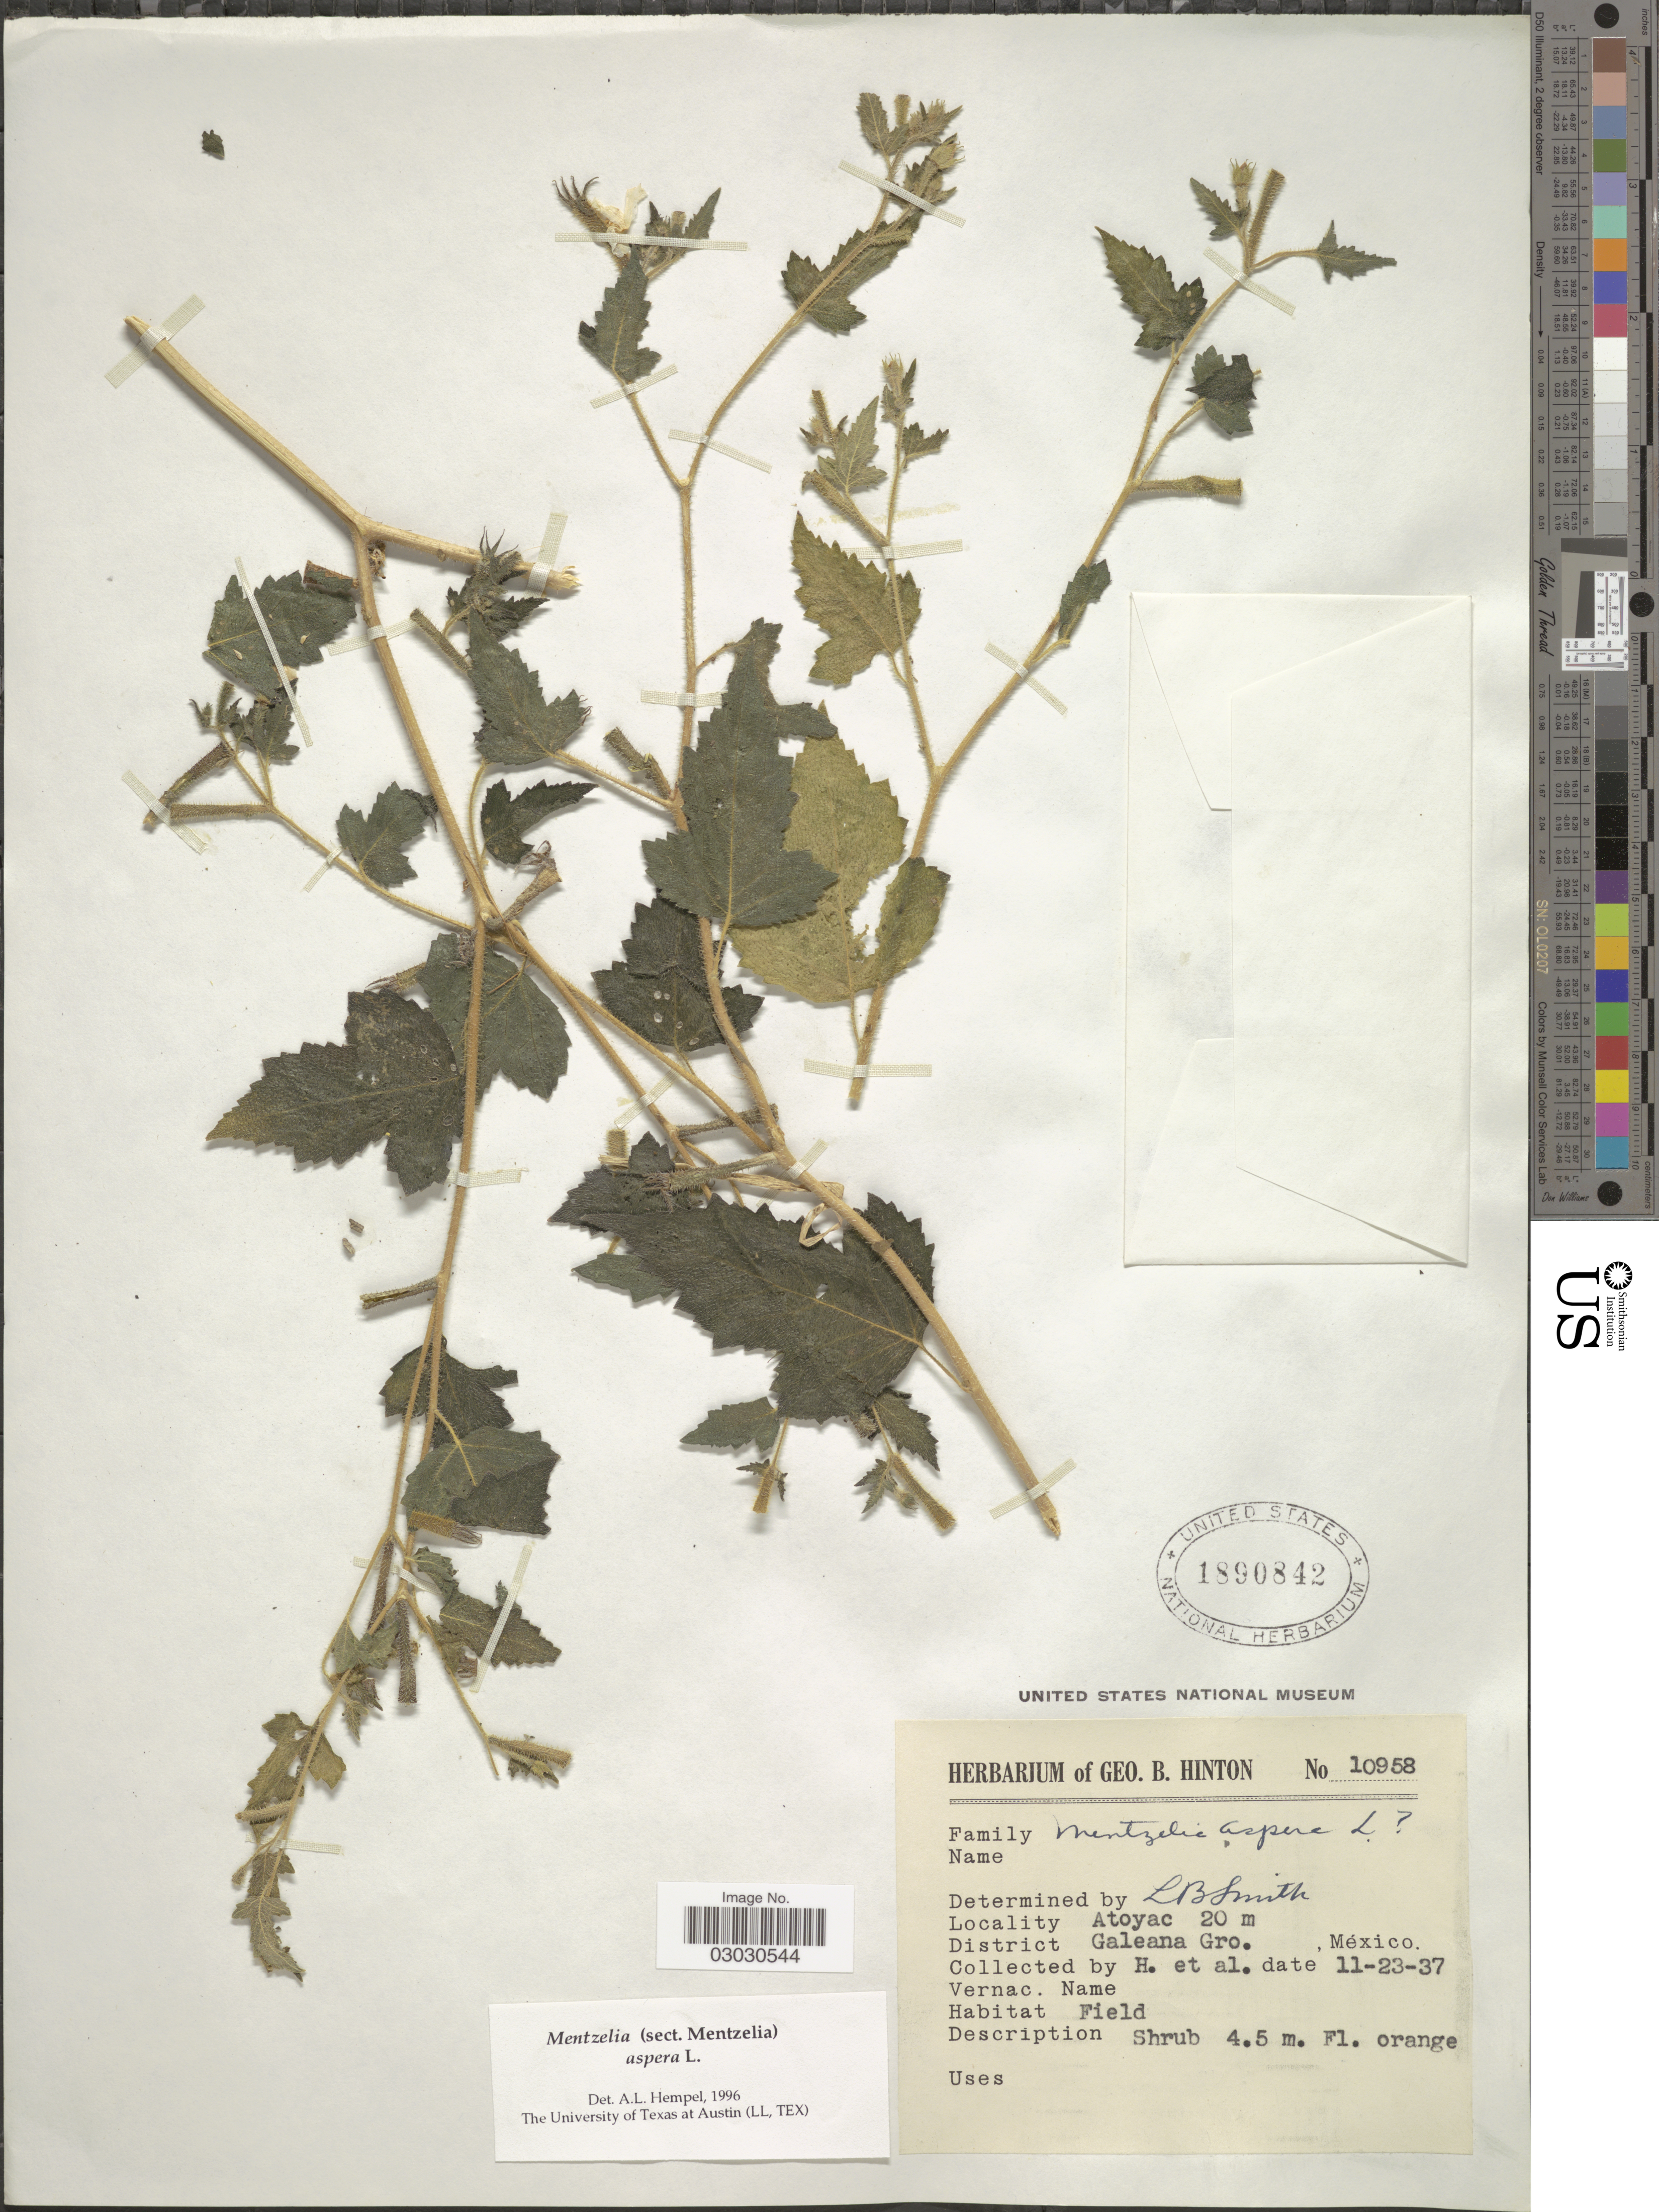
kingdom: Plantae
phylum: Tracheophyta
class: Magnoliopsida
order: Cornales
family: Loasaceae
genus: Mentzelia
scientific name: Mentzelia aspera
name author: L.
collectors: G. B. Hinton & et al.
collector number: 10958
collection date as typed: Transcribed d/m/y: 23/11/37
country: Mexico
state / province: Guerrero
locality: Atoyac. District Galeana Gro.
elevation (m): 20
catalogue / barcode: US 1890842